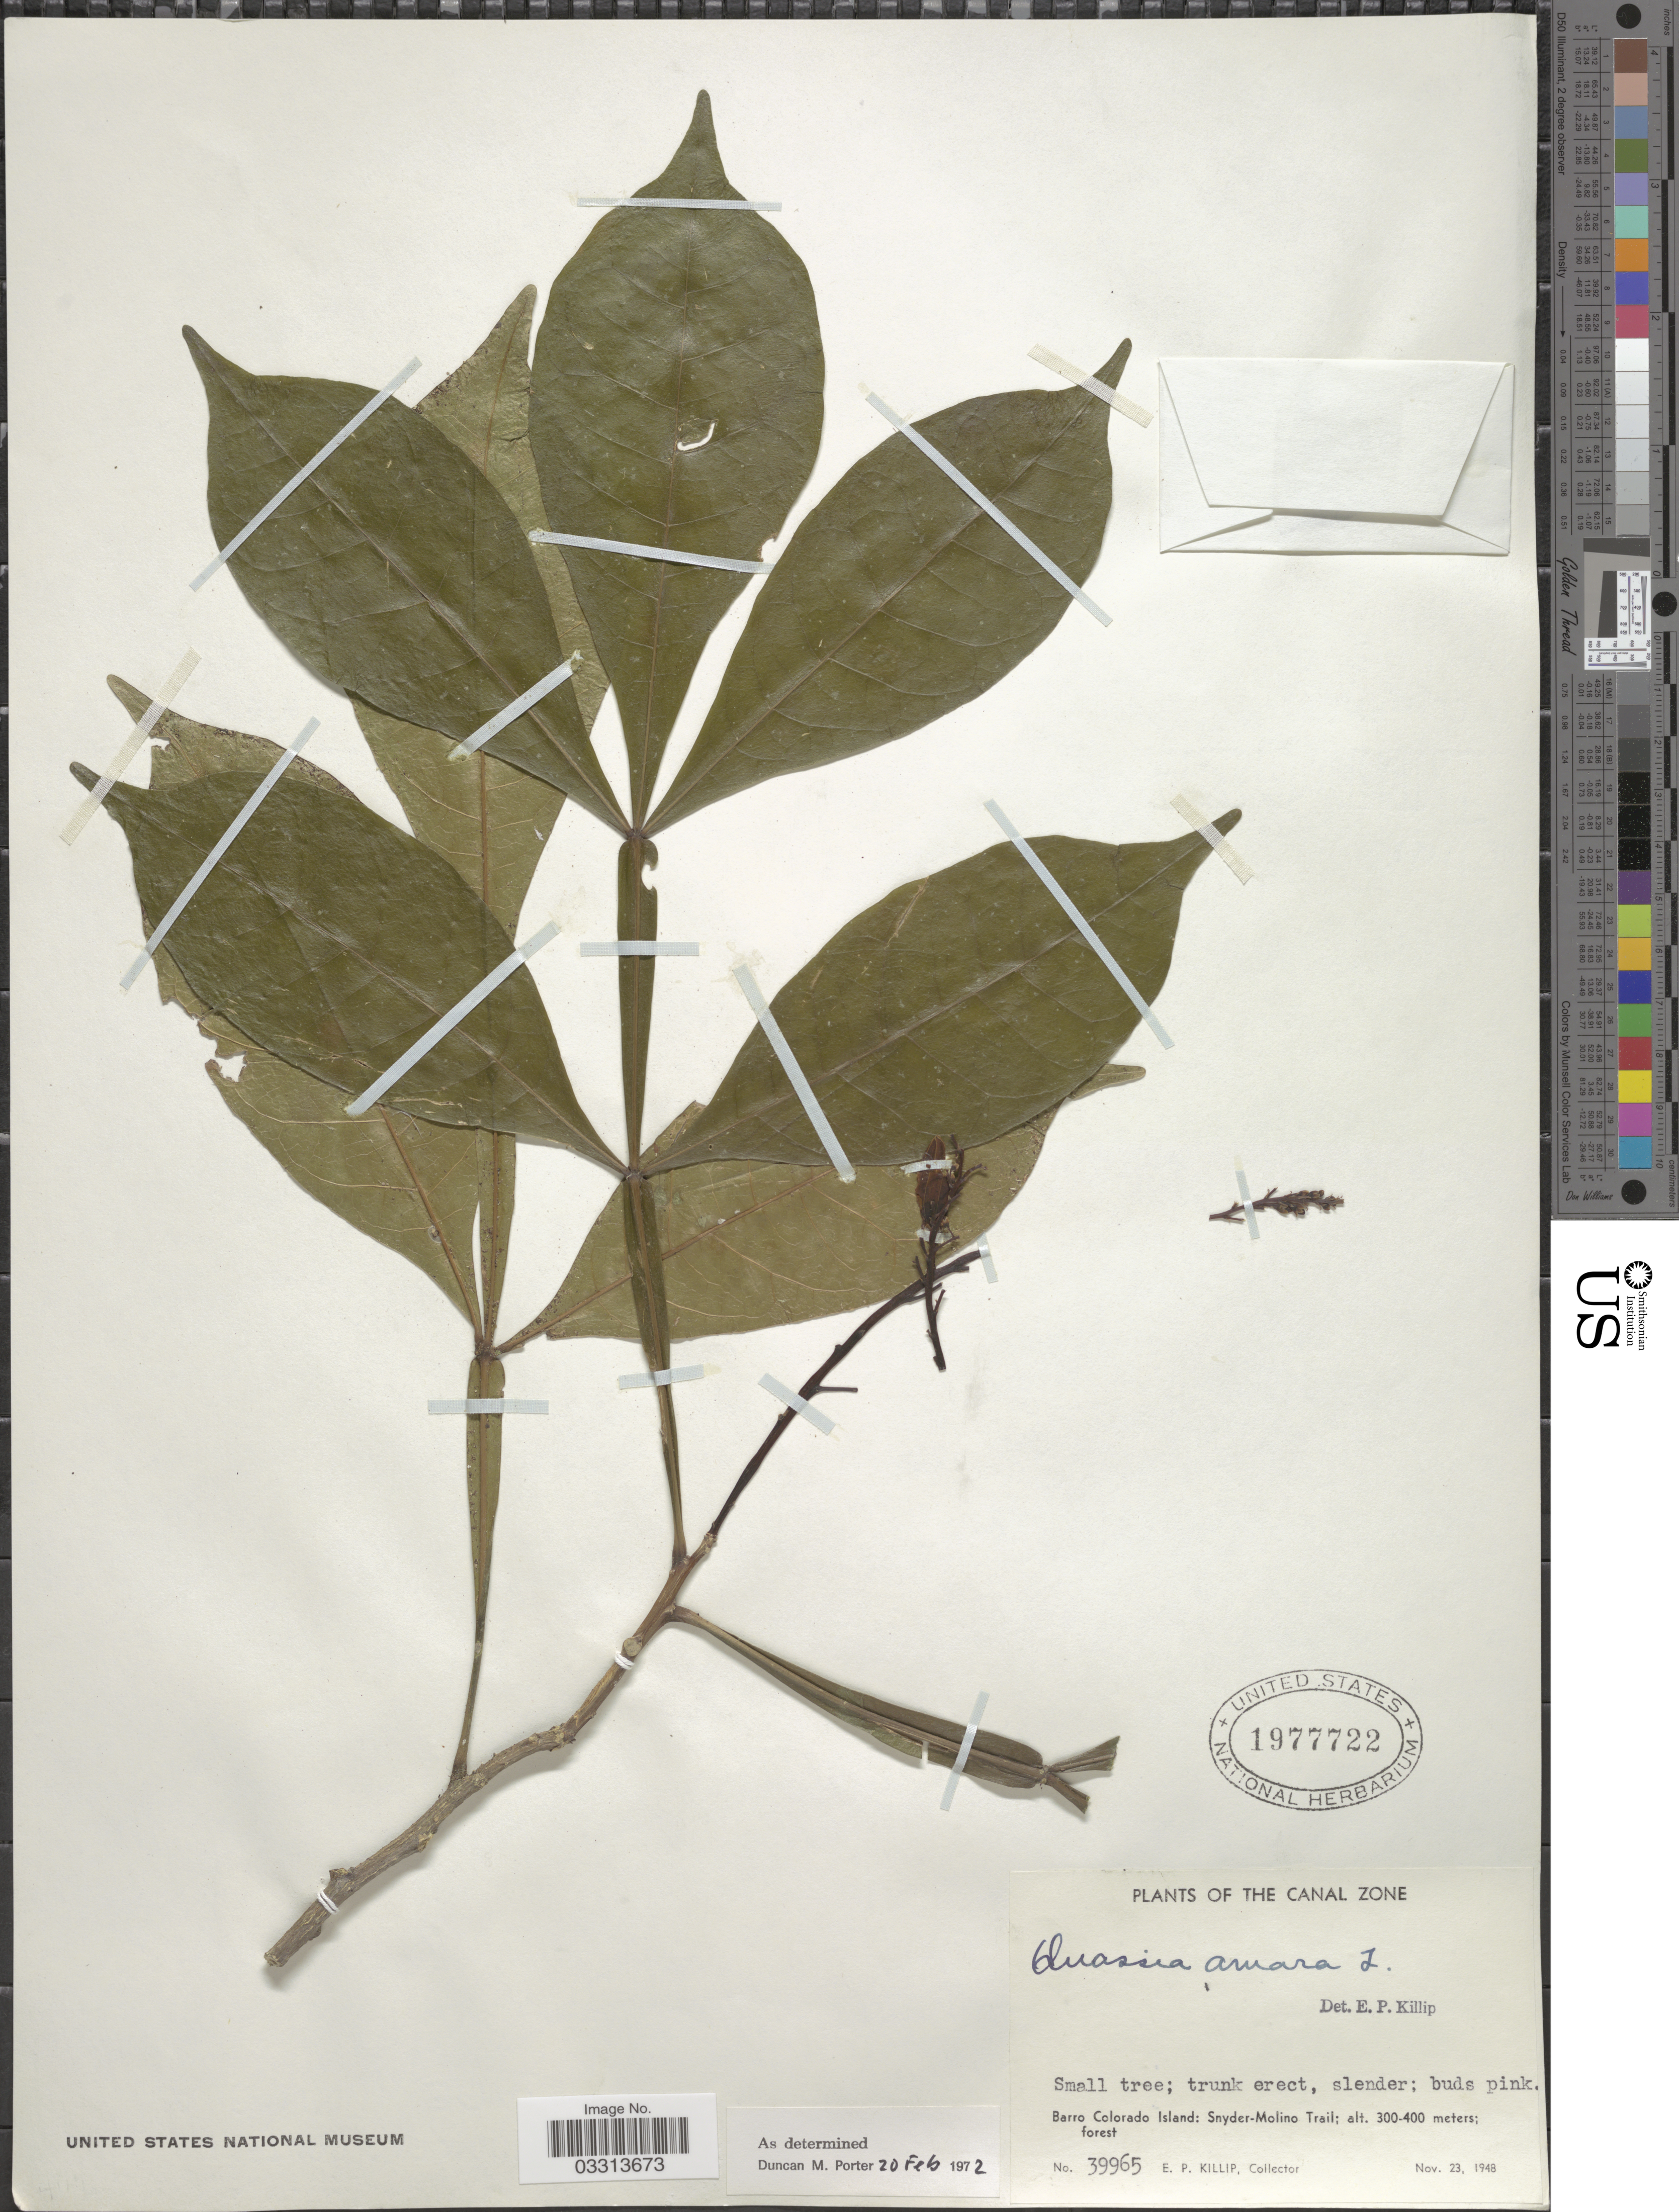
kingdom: Plantae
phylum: Tracheophyta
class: Magnoliopsida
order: Sapindales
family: Simaroubaceae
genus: Quassia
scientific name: Quassia amara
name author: L.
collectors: E. P. Killip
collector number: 39965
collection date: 1948-11-23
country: Panama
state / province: Panamá Oeste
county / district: Canal Zone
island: Barro Colorado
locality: Barro Colorado Island: Snyder-Molino Trail.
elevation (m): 300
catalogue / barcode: US 1977722